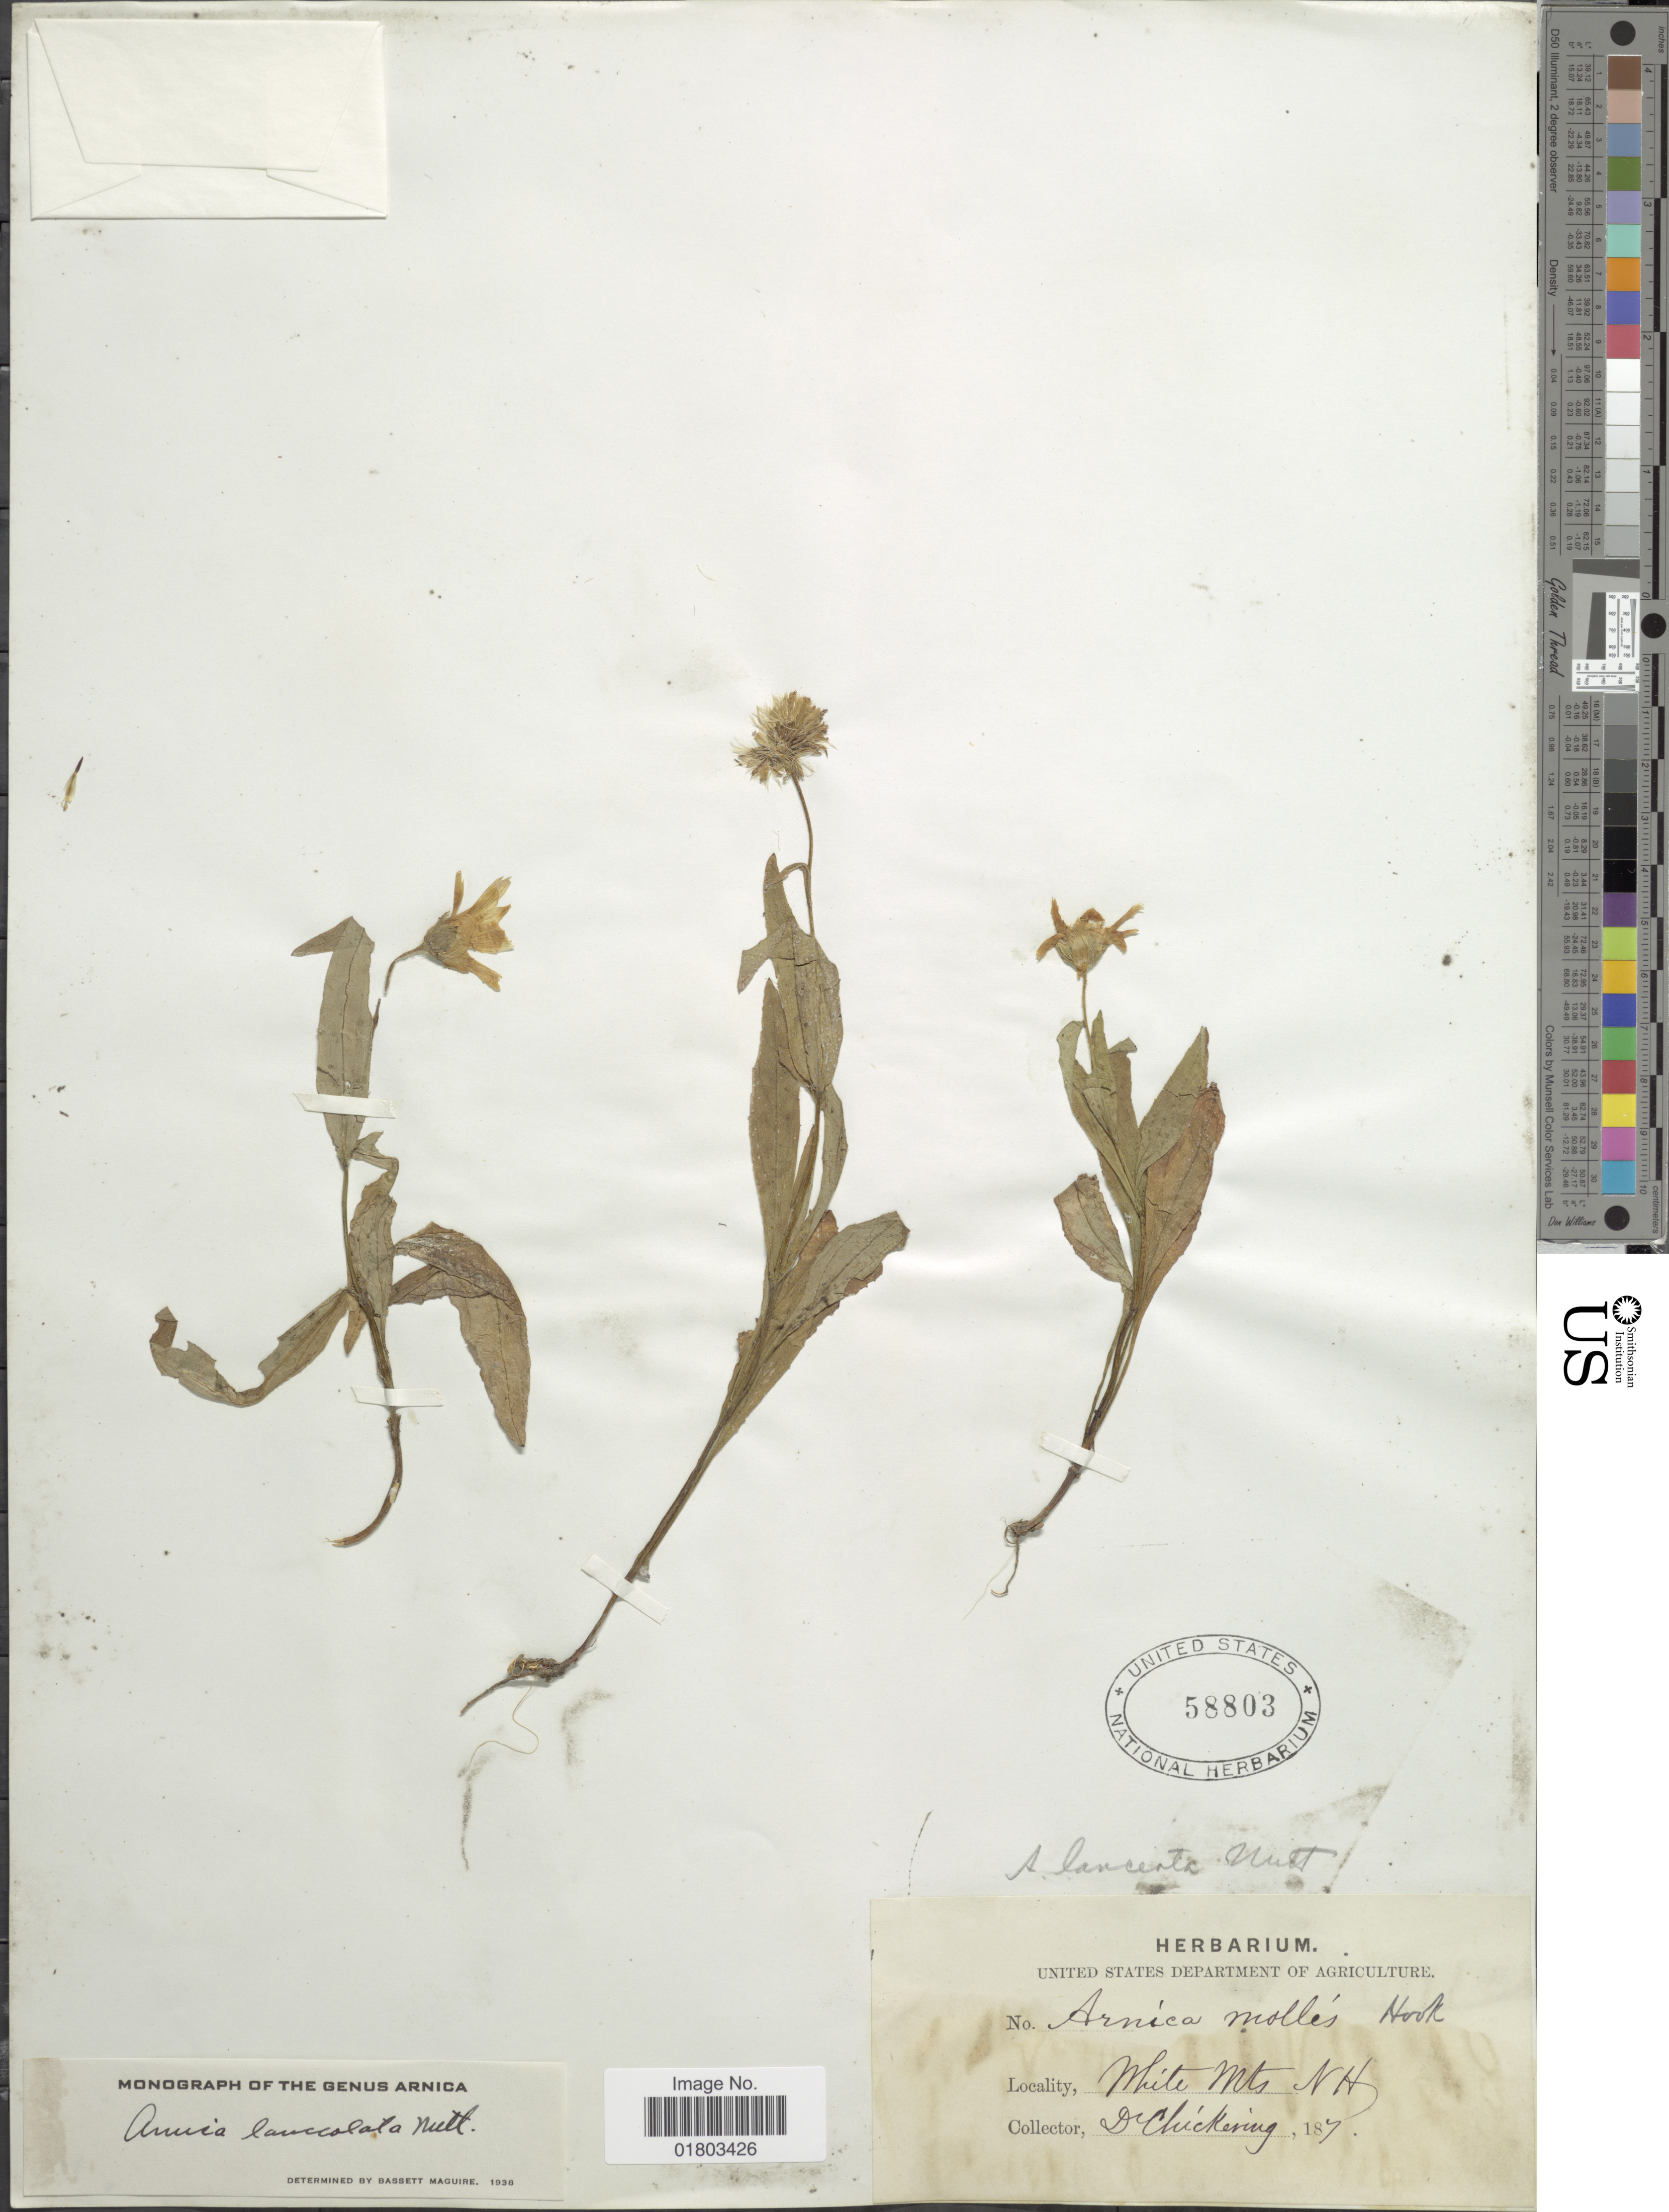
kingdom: Plantae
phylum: Tracheophyta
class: Magnoliopsida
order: Asterales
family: Asteraceae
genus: Arnica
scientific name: Arnica lanceolata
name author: Nutt.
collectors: -. Chickering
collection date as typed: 187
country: United States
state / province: New Hampshire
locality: White Mts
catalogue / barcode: US 58803